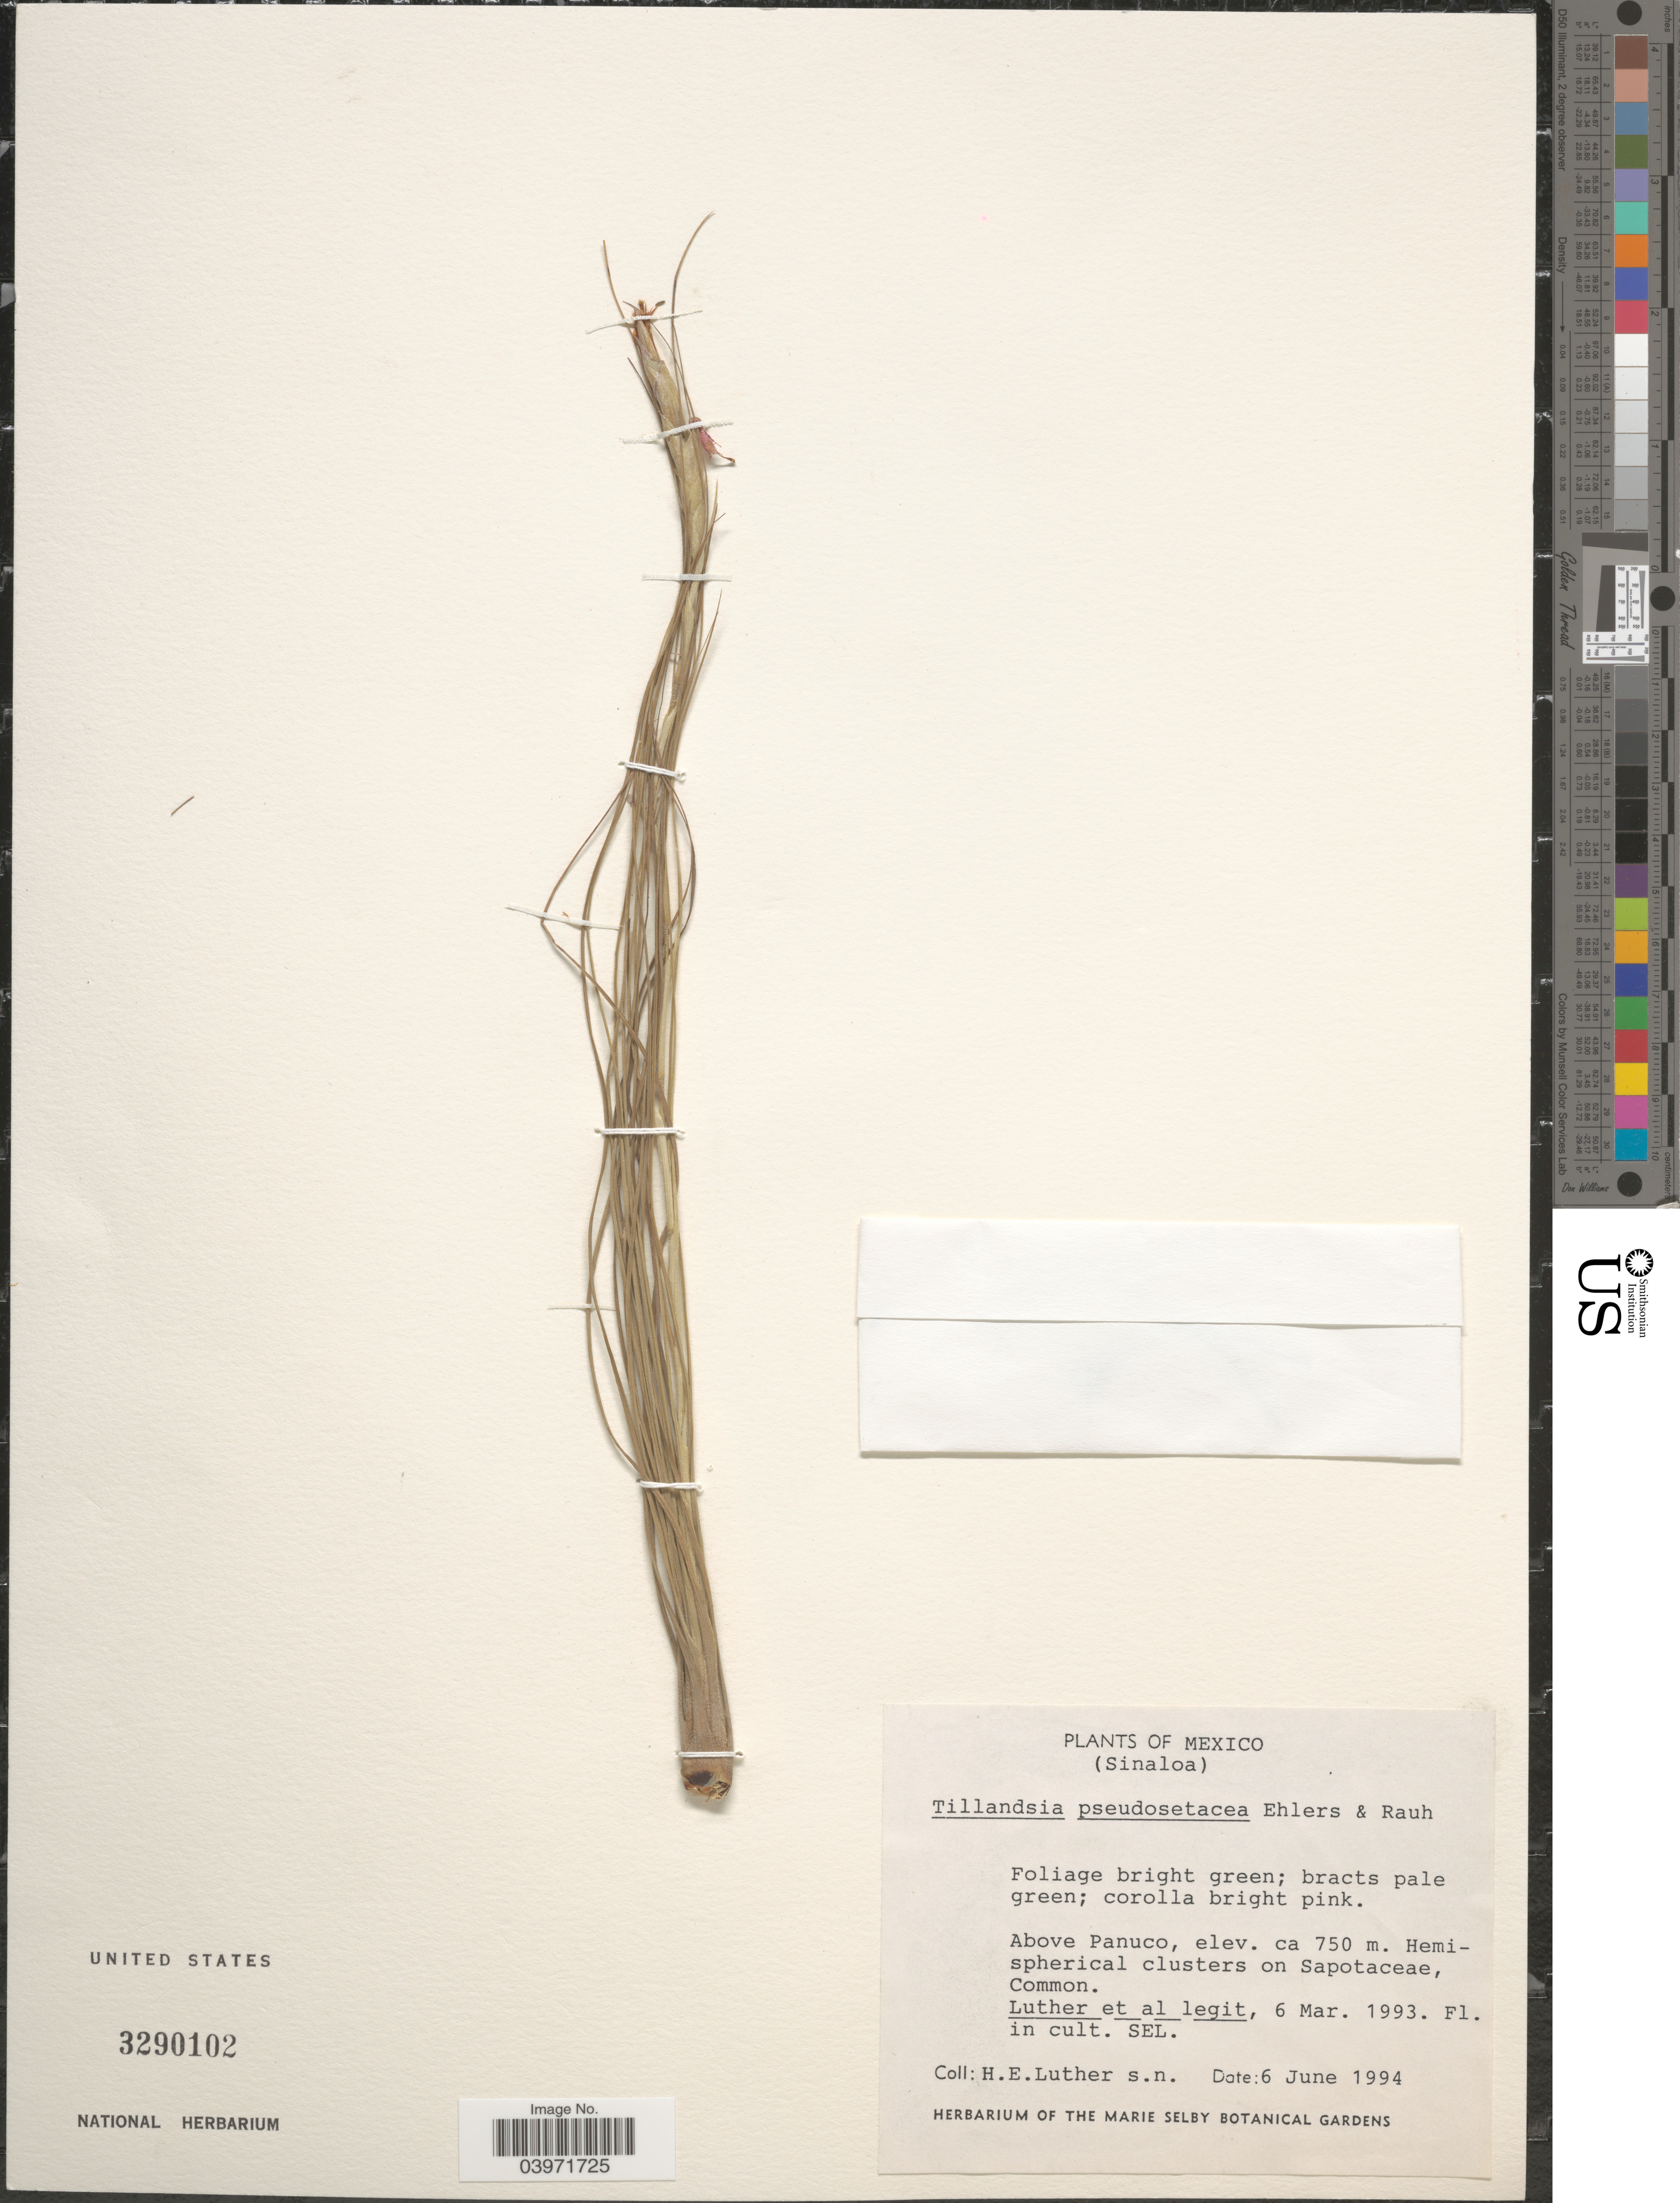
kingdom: Plantae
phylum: Tracheophyta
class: Liliopsida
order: Poales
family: Bromeliaceae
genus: Tillandsia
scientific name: Tillandsia pseudosetacea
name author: Ehlers & Rauh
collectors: Hans E. Luther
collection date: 1994-06-06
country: United States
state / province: Florida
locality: In cult. Sel. The Marie Selby Botanical Gardens.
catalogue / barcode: US 3290102